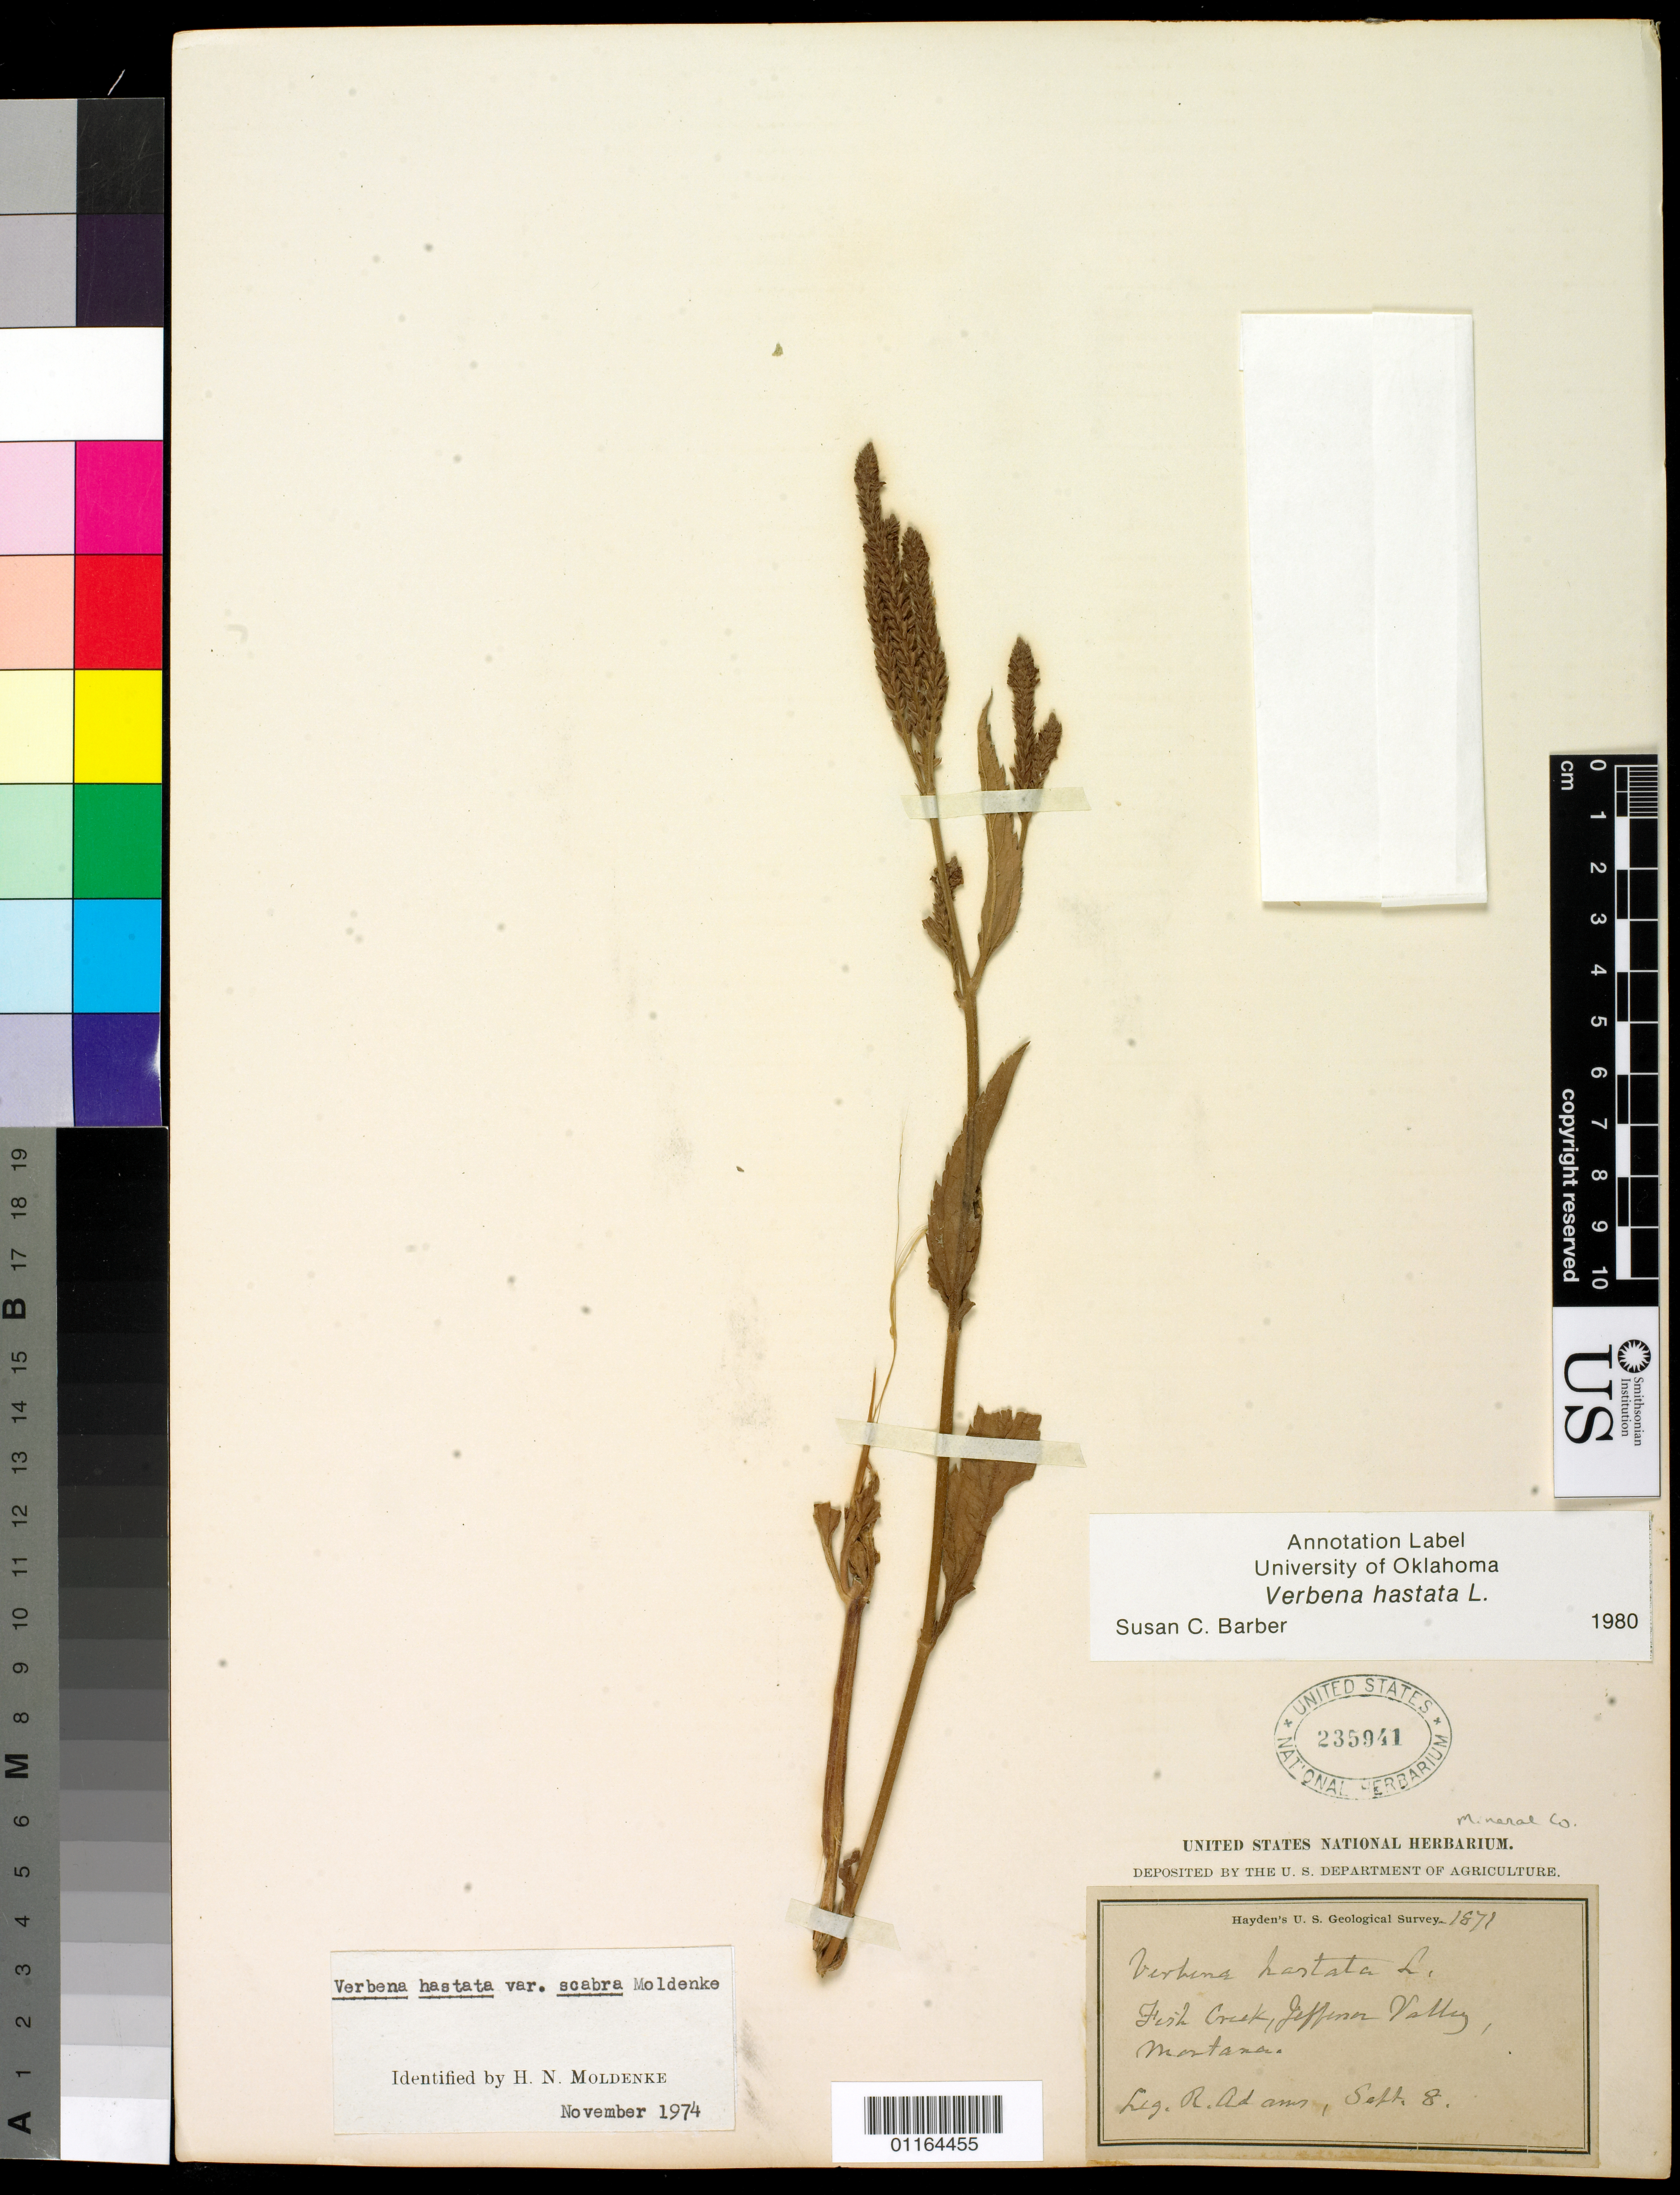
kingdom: Plantae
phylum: Tracheophyta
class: Magnoliopsida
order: Lamiales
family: Verbenaceae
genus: Verbena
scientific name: Verbena hastata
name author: L.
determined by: Barber, S. C.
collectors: R. Adams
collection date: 1871-09-08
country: United States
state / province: Montana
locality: Jefferson Valley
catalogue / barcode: US 235941